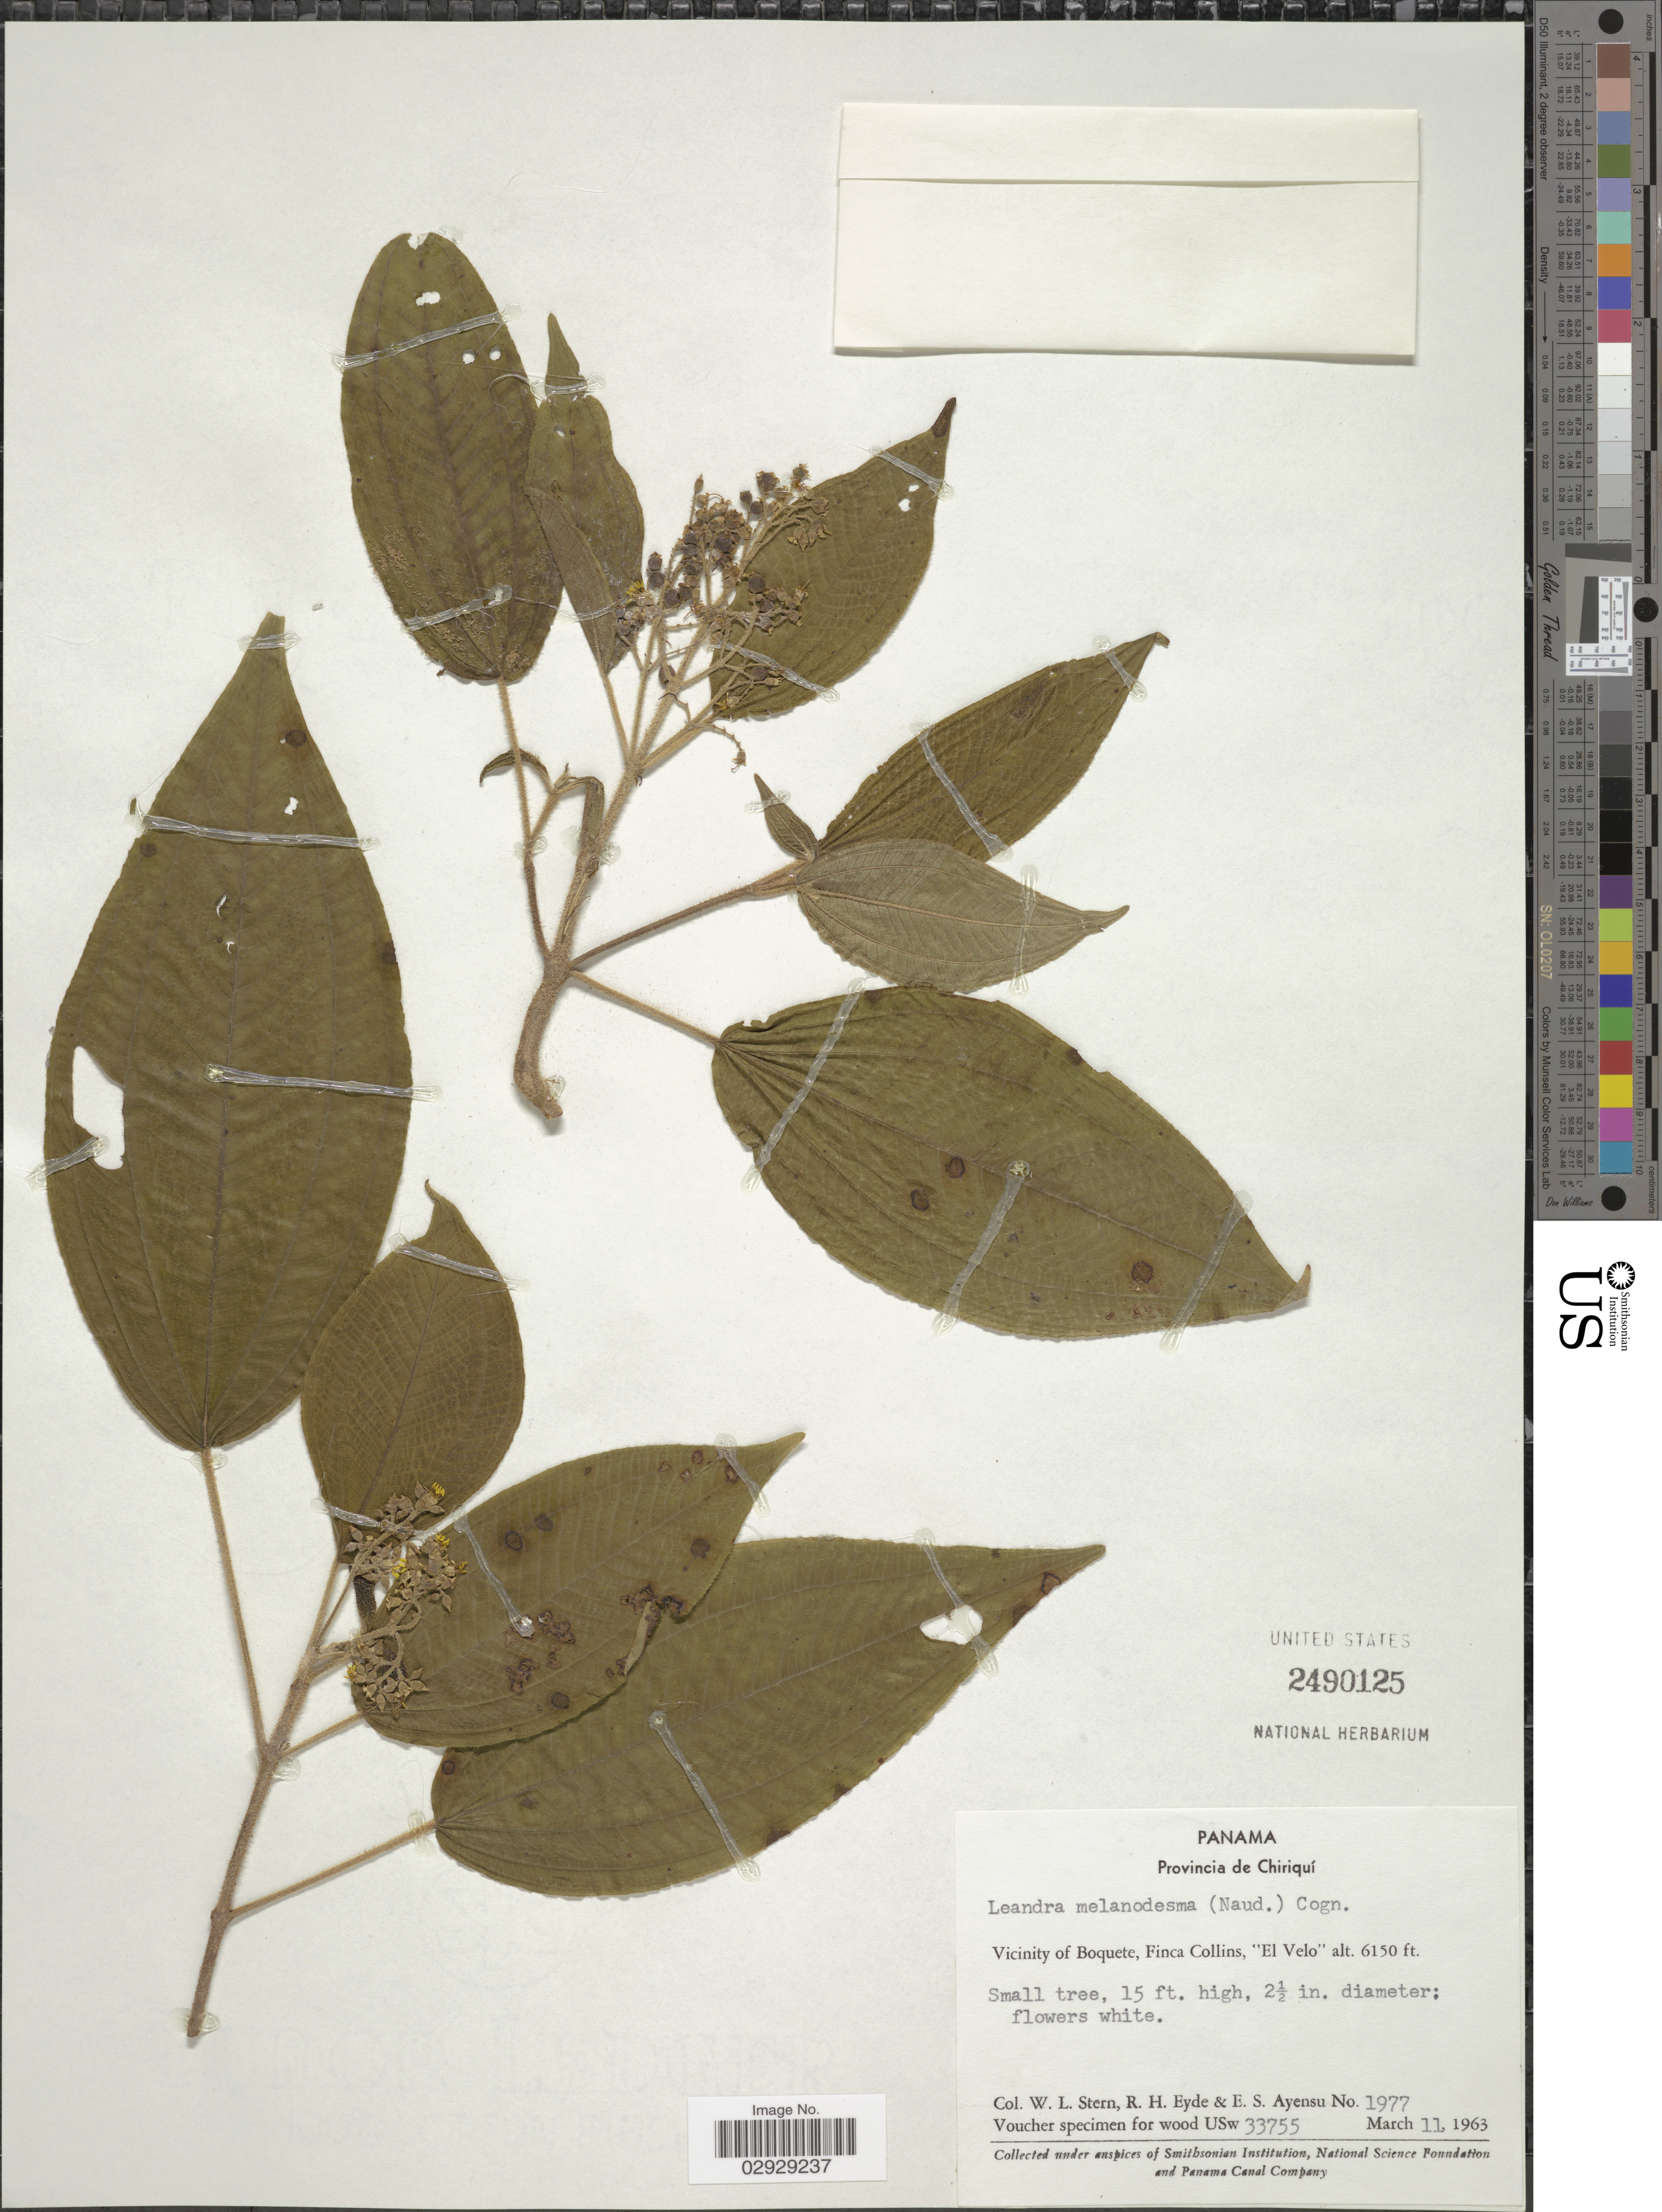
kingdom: Plantae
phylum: Tracheophyta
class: Magnoliopsida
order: Myrtales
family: Melastomataceae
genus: Leandra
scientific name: Leandra melanodesma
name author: (Naudin) Cogn.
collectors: W. L. Stern, R. H. Eyde & E. S. Ayensu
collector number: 1977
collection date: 1963-03-11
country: Panama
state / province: Chiriqui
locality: Vicinity of Boquete, Finca Collins, "El Velo".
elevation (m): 1875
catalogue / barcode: US 2490125